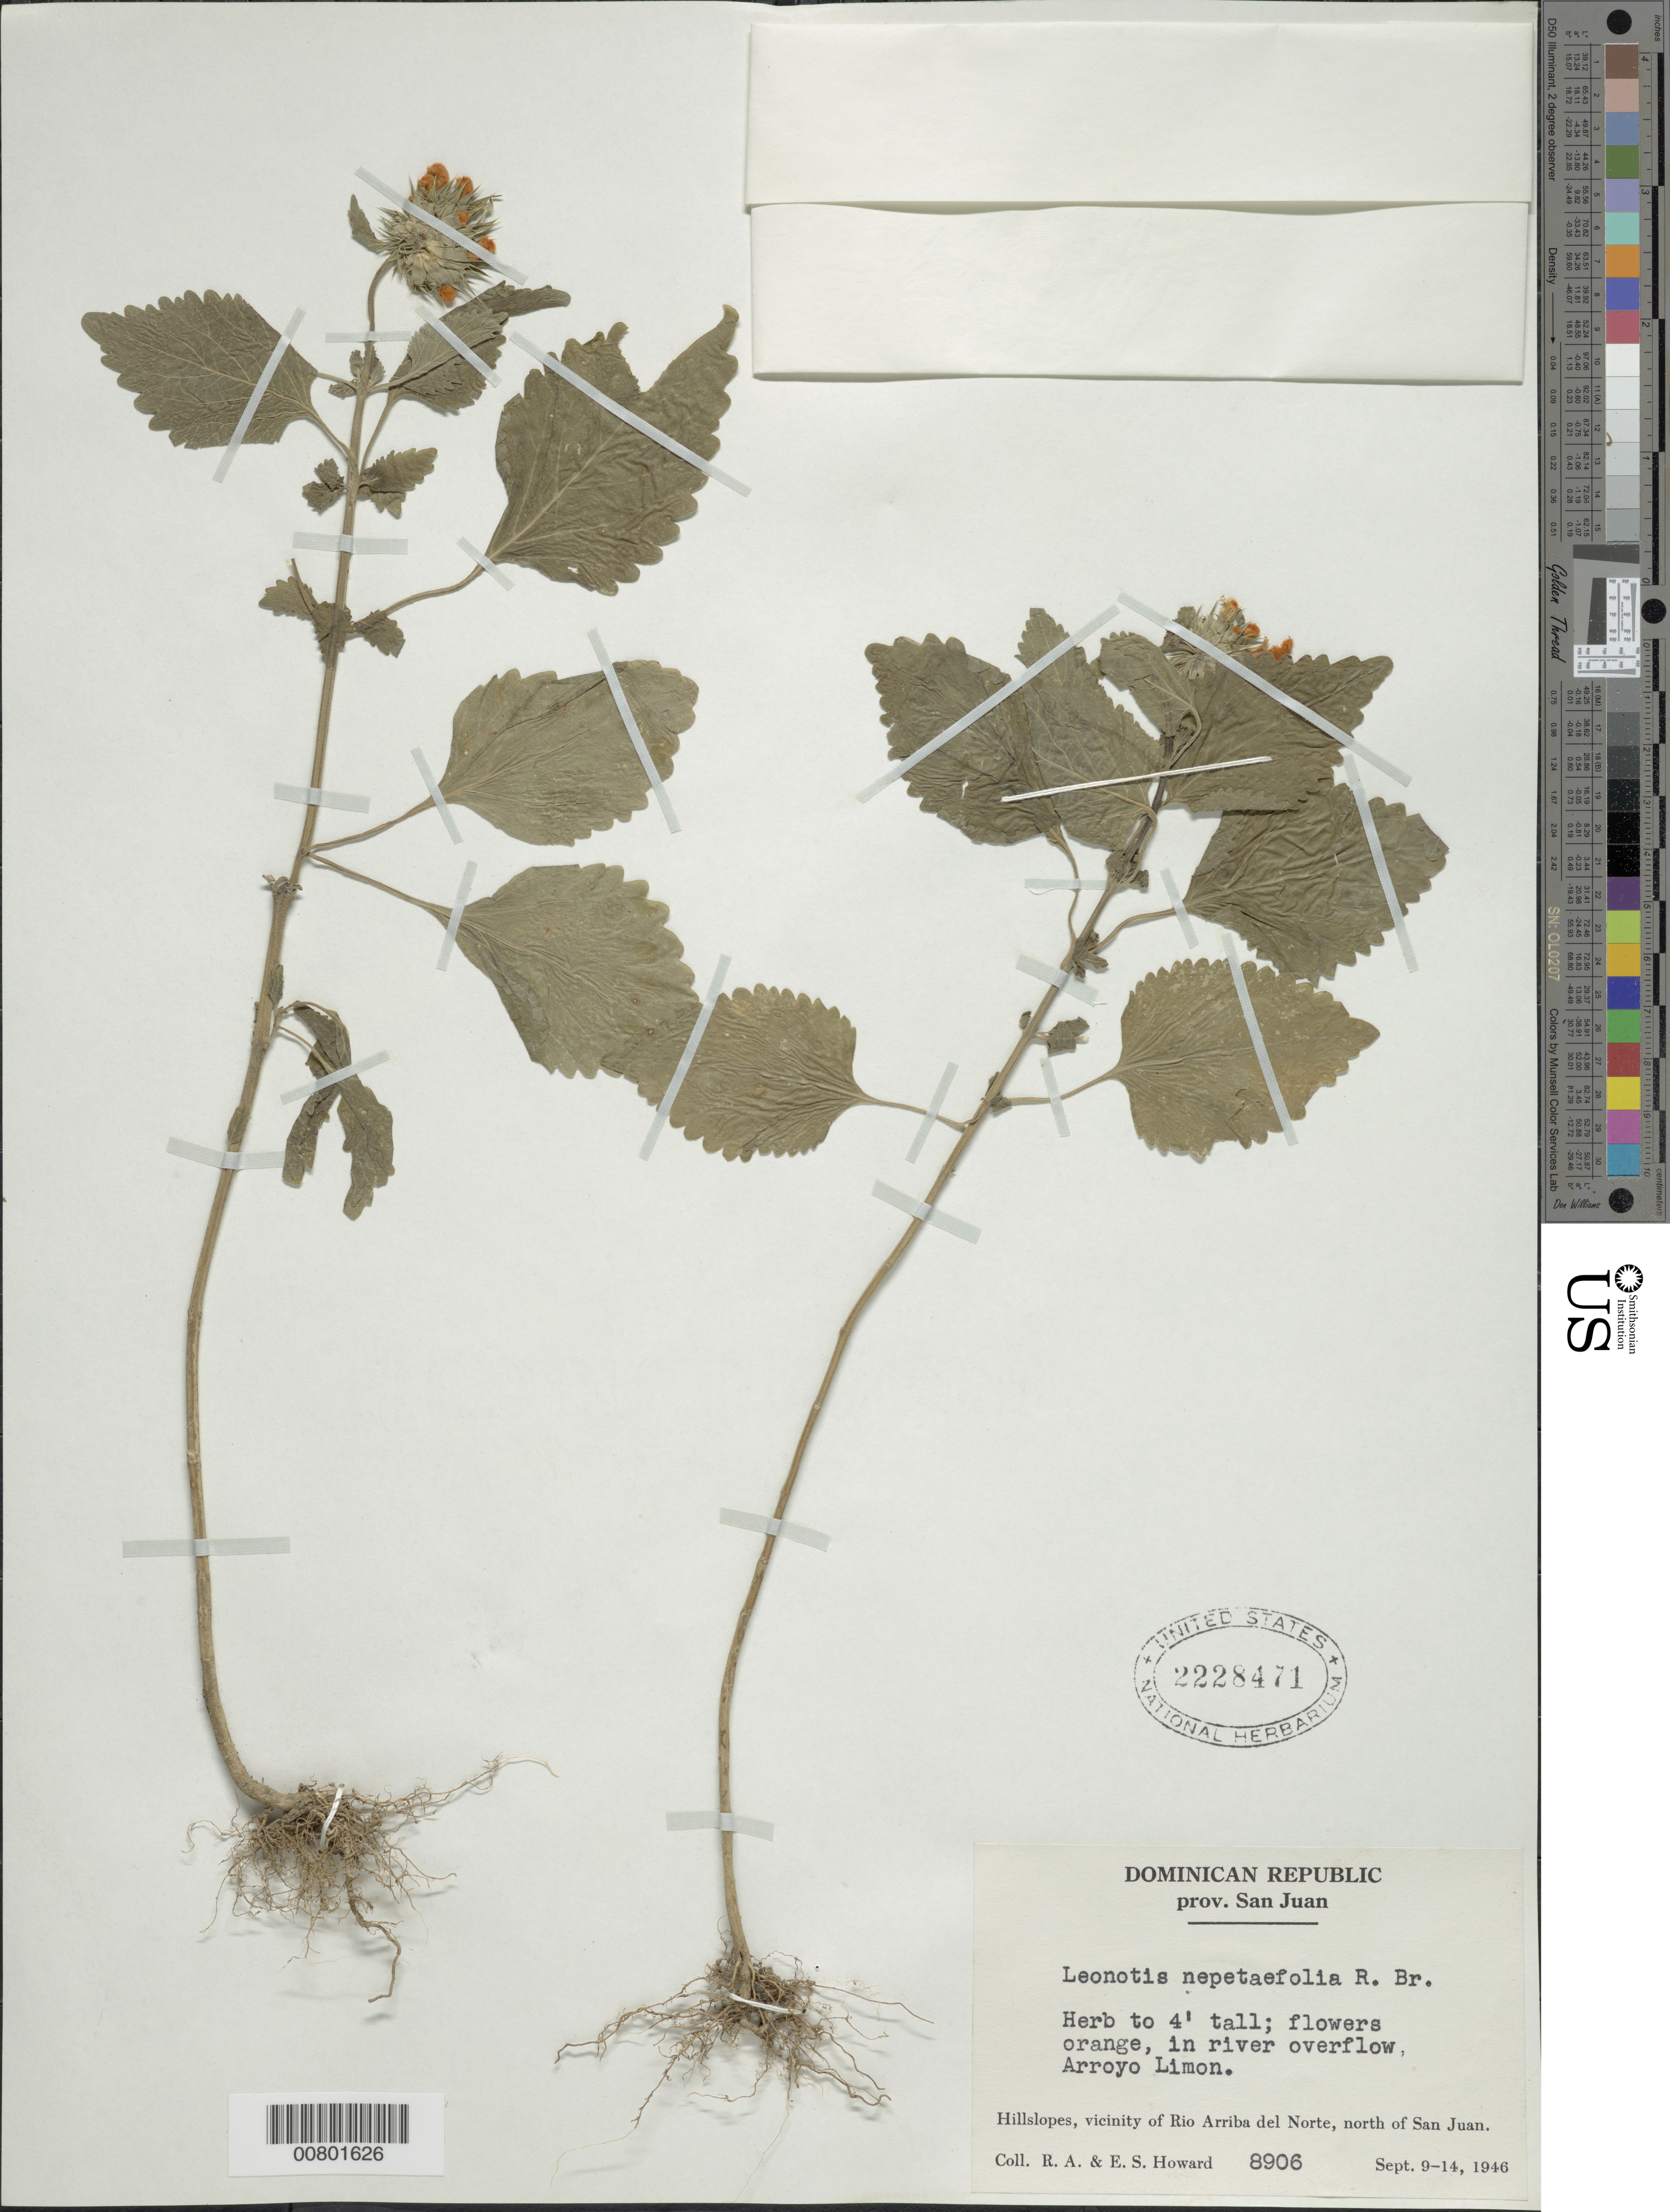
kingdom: Plantae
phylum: Tracheophyta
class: Magnoliopsida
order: Lamiales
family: Lamiaceae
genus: Leonotis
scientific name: Leonotis nepetifolia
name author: (L.) R. Br.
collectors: R. A. Howard & E. S. Howard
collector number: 8906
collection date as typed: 09 Sep 1946 to 14 Sep 1946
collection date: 1946-09-09/1946-09-14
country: Dominican Republic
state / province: San Juan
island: Hispaniola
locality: Hillslopes, vicinity of Rio Arriba del Norte, N of San Juan, Arroyo Limon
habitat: In river overflow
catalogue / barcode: US 2228471